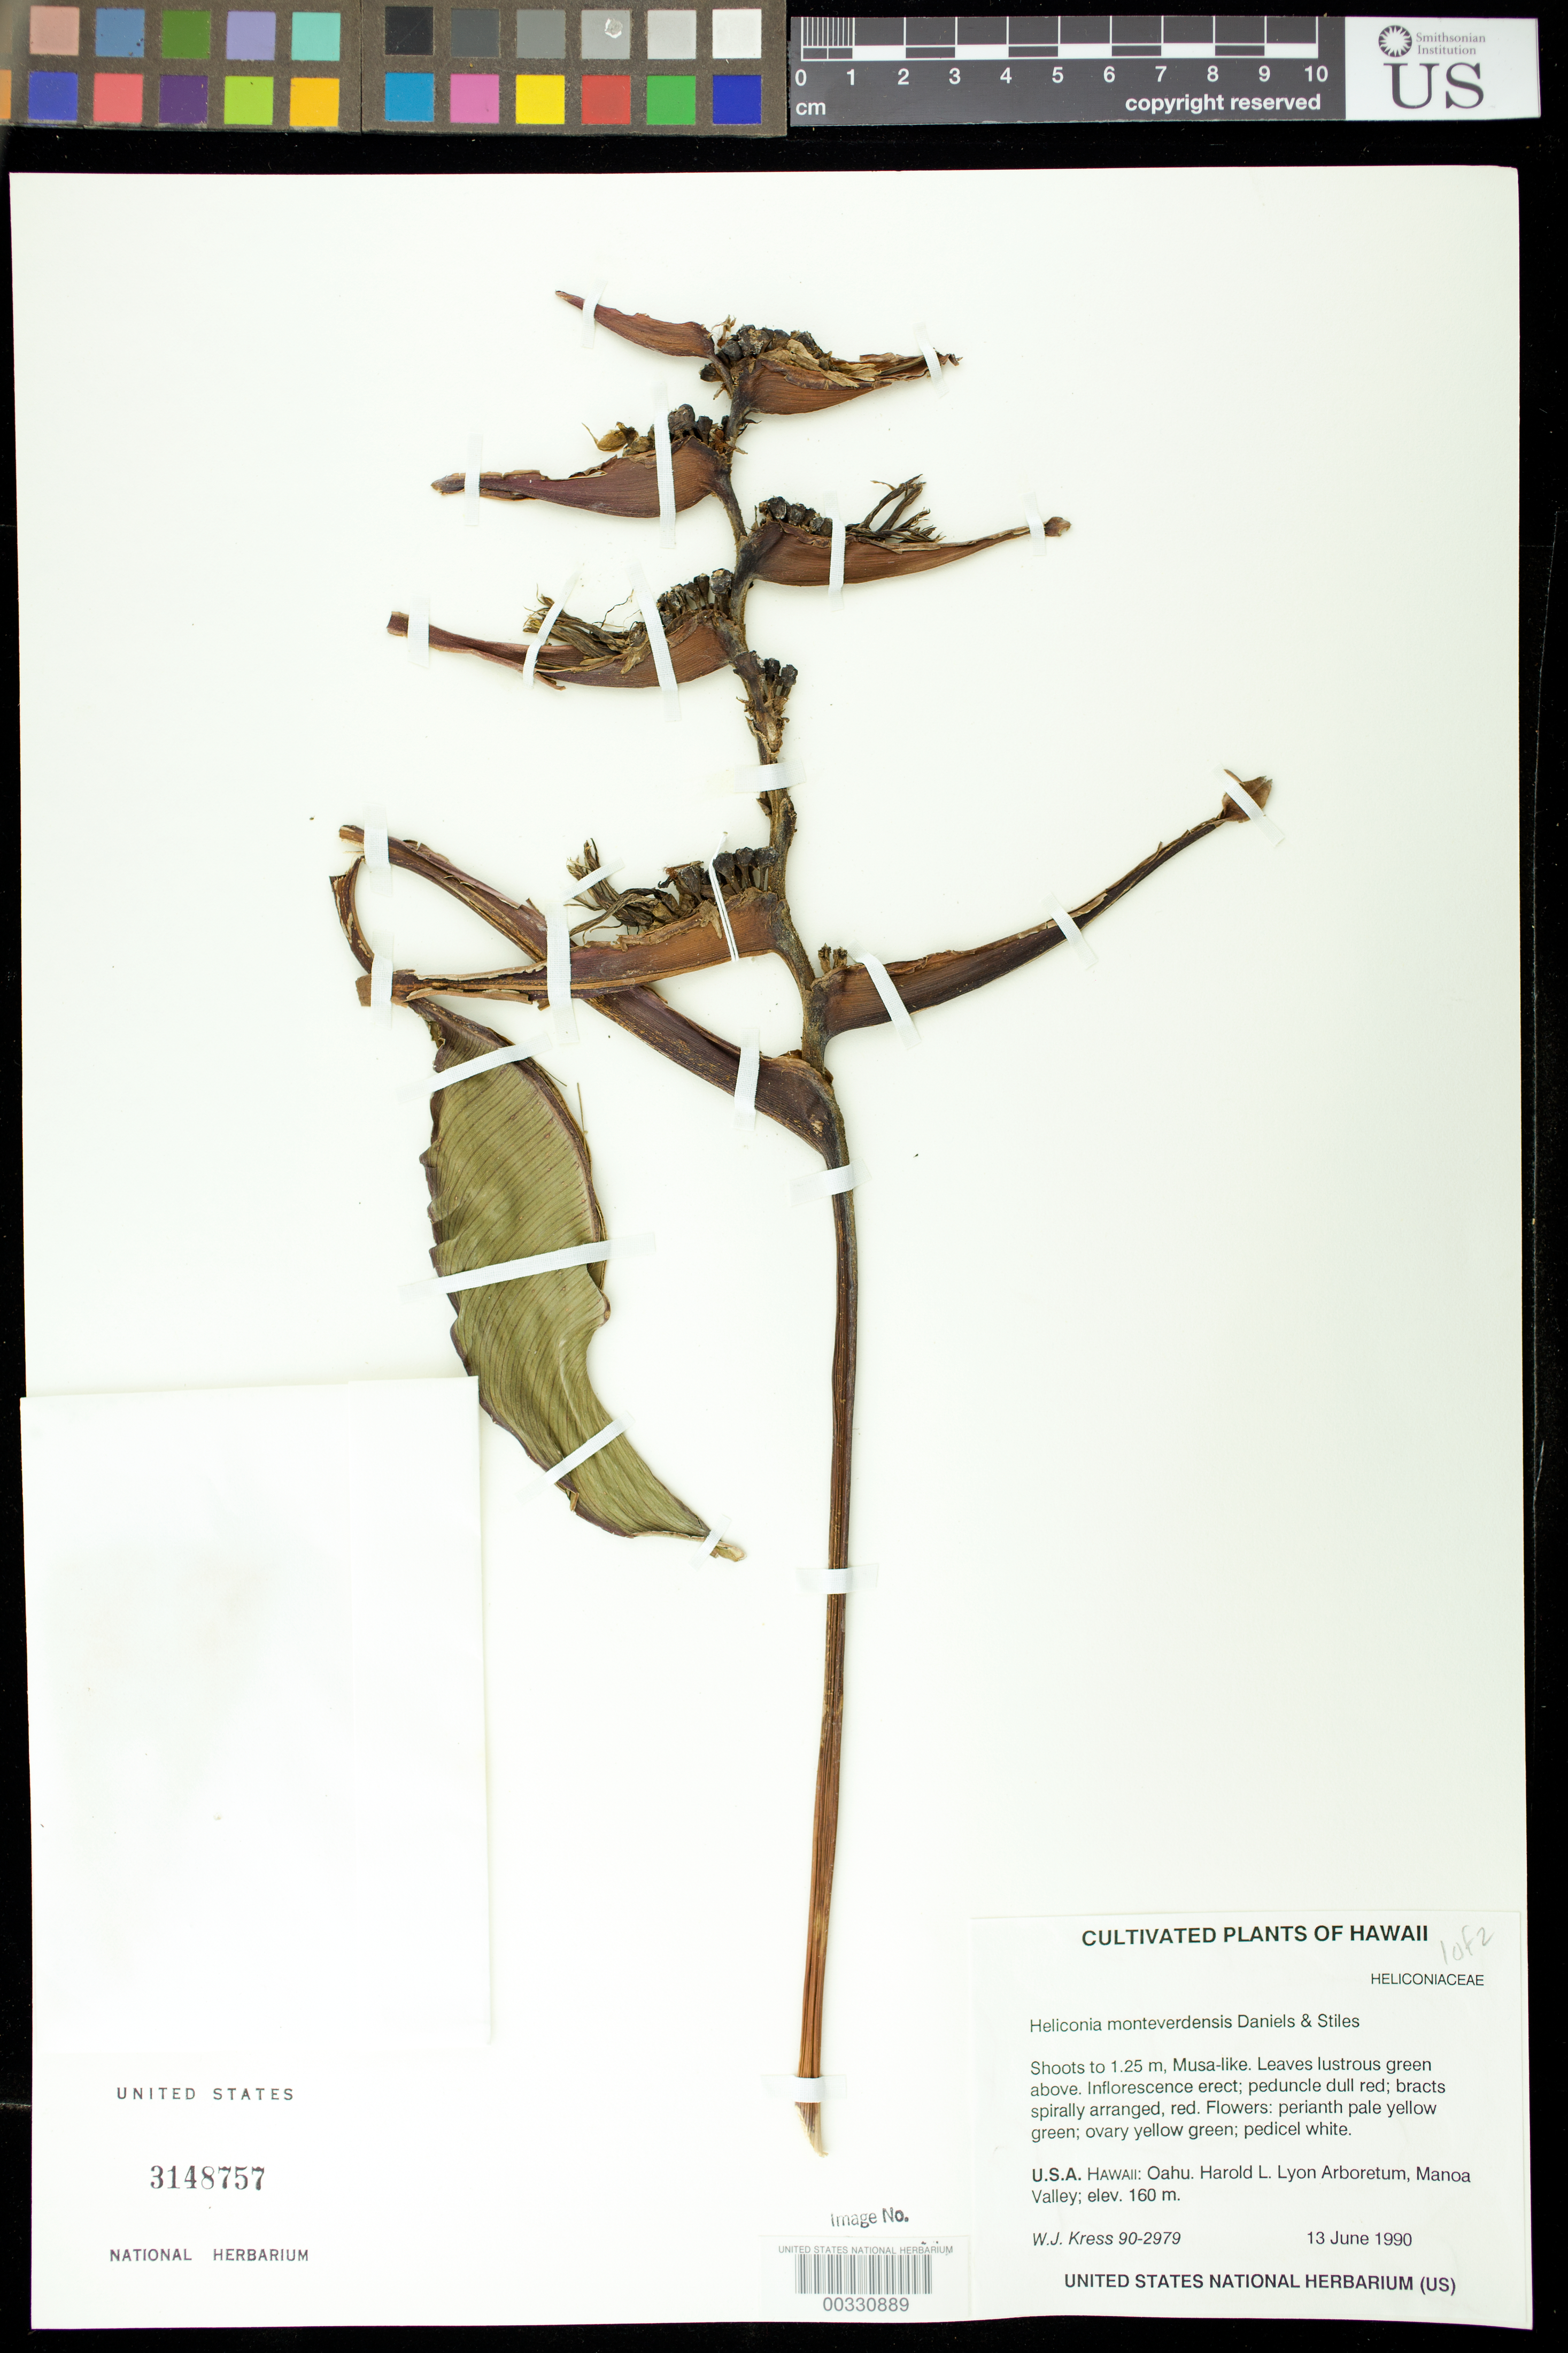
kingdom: Plantae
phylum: Tracheophyta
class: Liliopsida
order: Zingiberales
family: Heliconiaceae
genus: Heliconia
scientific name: Heliconia monteverdensis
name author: G.S. Daniels & F.G. Stiles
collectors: W. J. Kress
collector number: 90-2979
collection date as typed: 13 Jun 1990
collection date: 1990-06-13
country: United States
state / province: Hawaii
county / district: Honolulu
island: Oahu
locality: Lyon Arboretum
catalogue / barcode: US 3148757